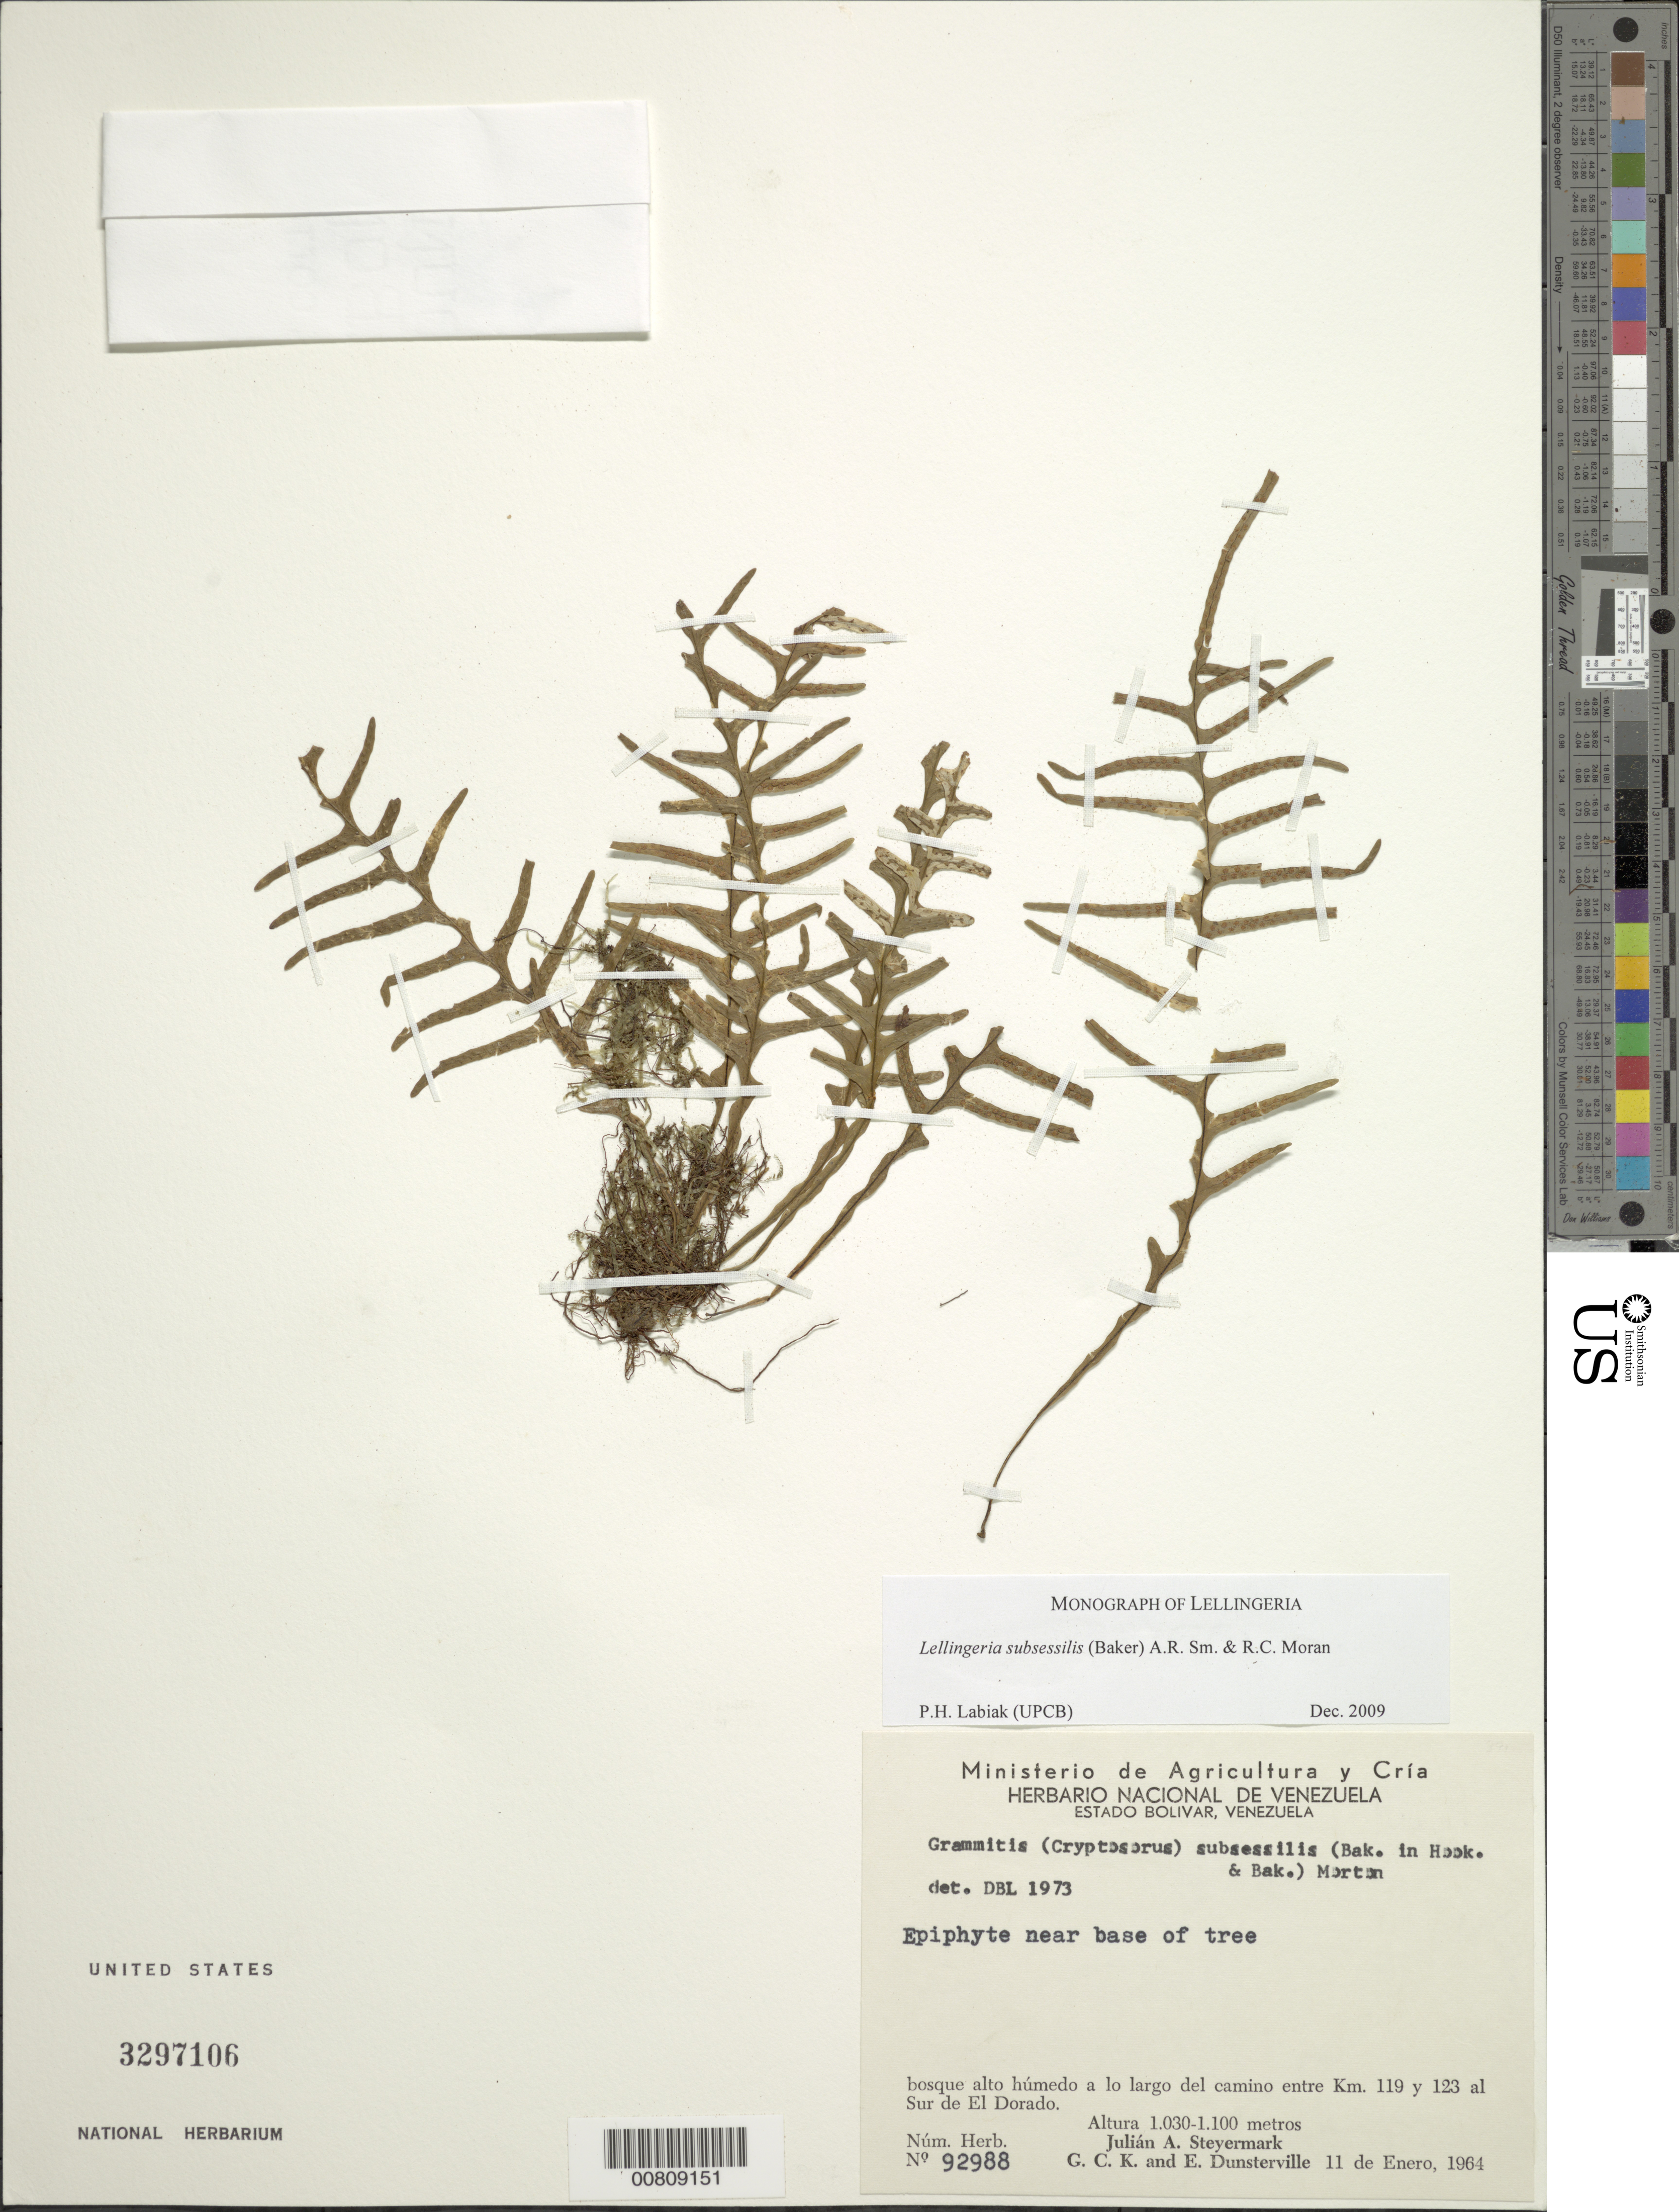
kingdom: Plantae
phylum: Tracheophyta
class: Polypodiopsida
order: Polypodiales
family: Polypodiaceae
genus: Lellingeria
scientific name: Lellingeria subsessilis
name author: (Baker) A.R. Sm. & R.C. Moran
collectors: J. Steyermark, G. C. K. Dunsterville & E. Dunsterville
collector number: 92988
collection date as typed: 11-Jan-64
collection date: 1964-01-11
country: Venezuela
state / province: Bolívar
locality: El Dorado, S of, km 119-123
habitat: Bosque alto humedo a lo largo del camino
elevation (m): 1030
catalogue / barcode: US 3297106